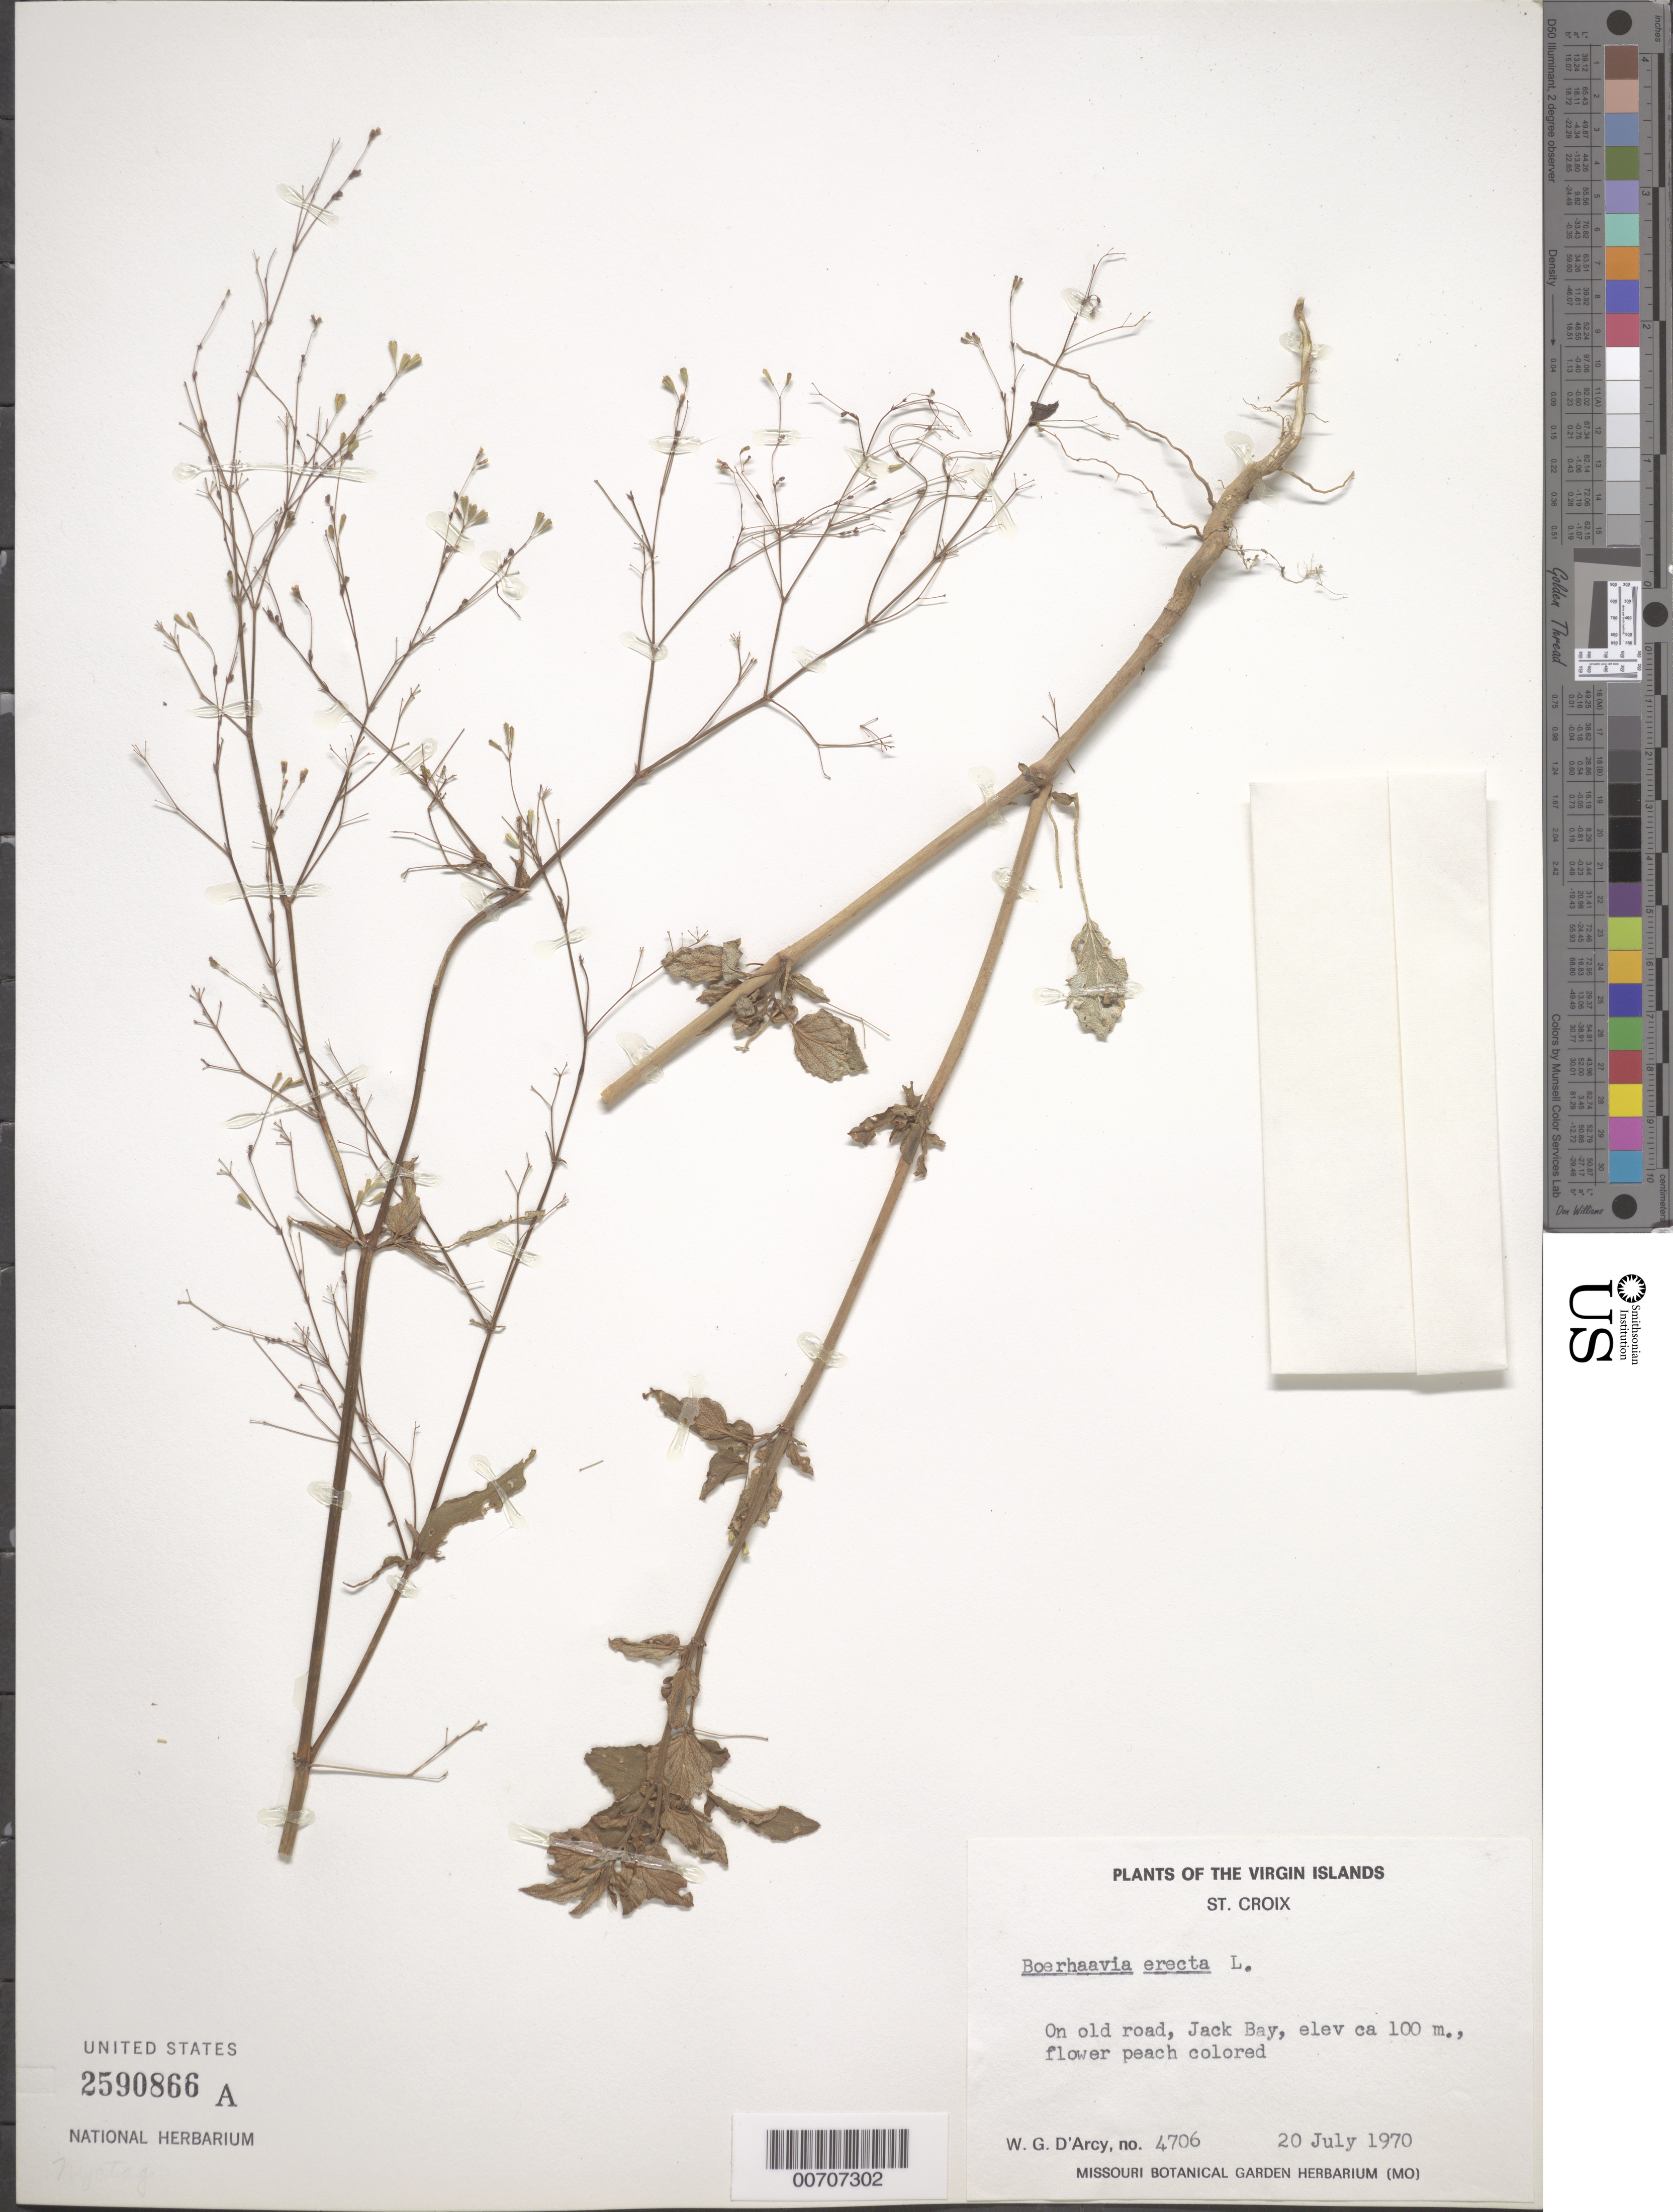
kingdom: Plantae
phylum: Tracheophyta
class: Magnoliopsida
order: Caryophyllales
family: Nyctaginaceae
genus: Boerhavia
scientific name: Boerhavia erecta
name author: L.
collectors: W. G. D'Arcy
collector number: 4706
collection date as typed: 20 Jul 1970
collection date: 1970-07-20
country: U.S. Virgin Islands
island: St. Croix Island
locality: Jack Bay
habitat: On old road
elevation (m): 100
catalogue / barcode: US 2590866A